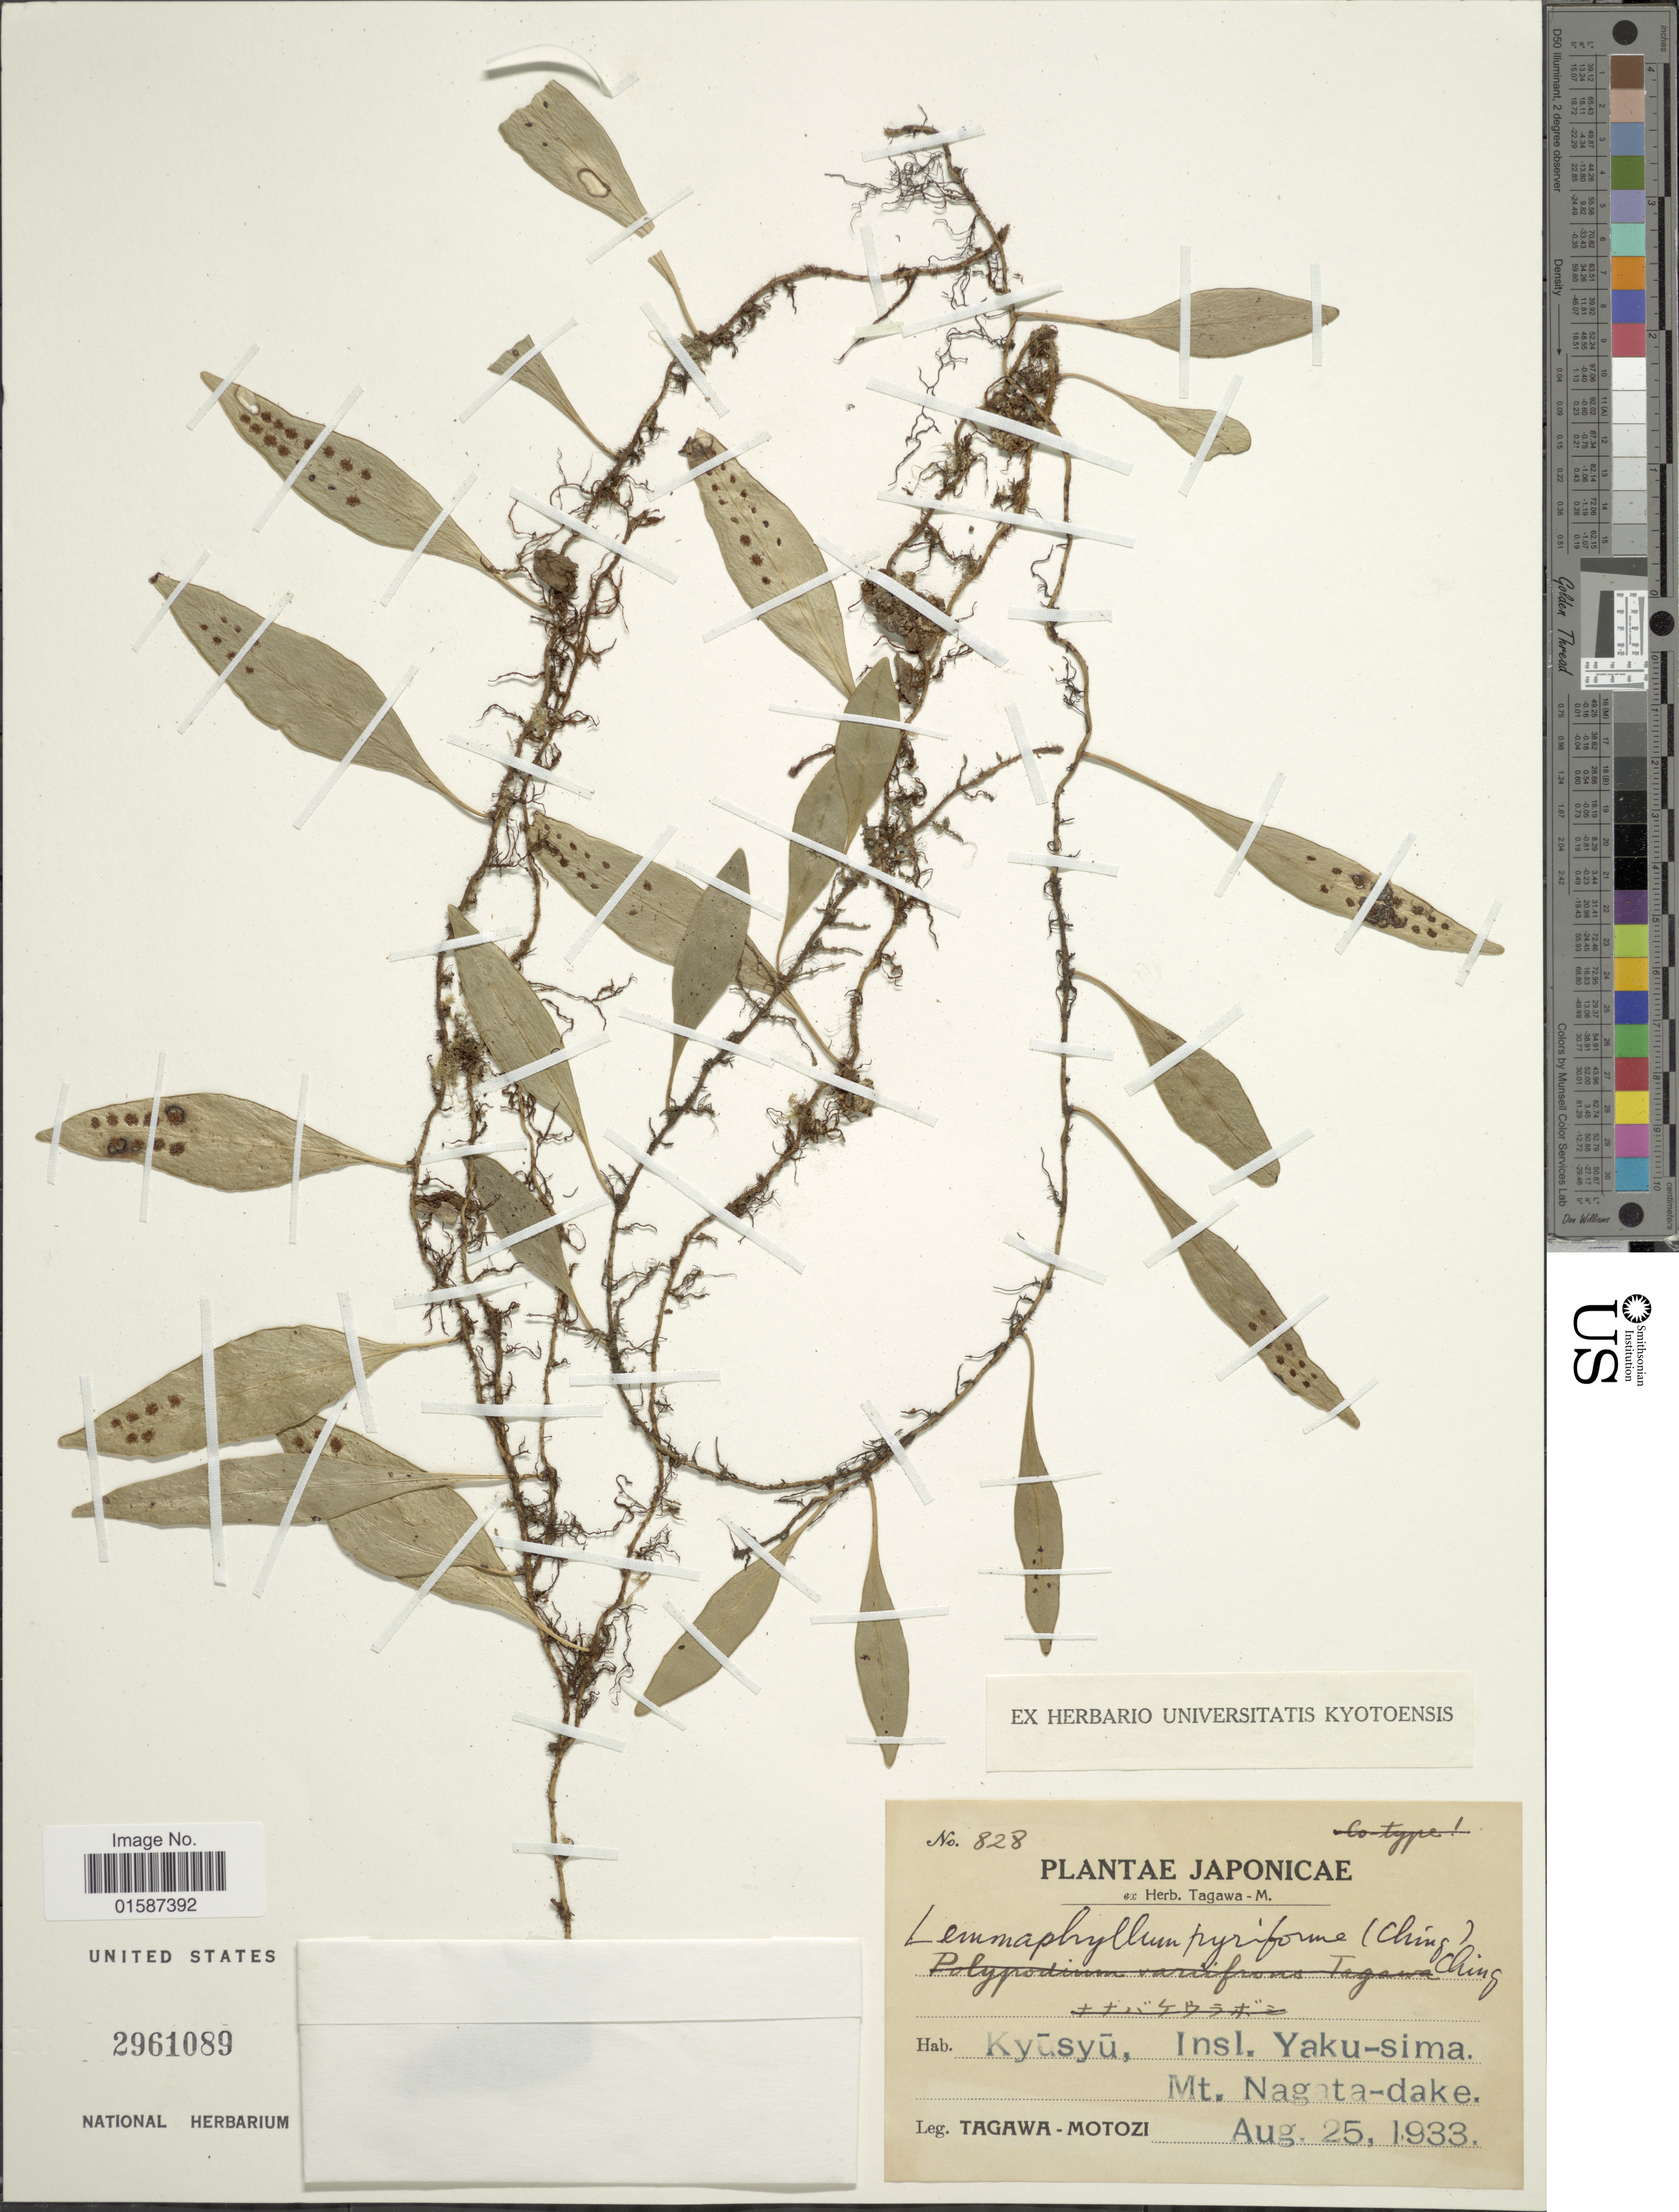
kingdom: Plantae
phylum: Tracheophyta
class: Polypodiopsida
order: Polypodiales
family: Polypodiaceae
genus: Lemmaphyllum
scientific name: Lemmaphyllum pyriforme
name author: (Ching) Ching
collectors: M. Tagawa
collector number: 828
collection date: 1933-08-25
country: Japan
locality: Kyusyu, Insl. Yaku-Sima, Nagata-dake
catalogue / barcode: US 2961089